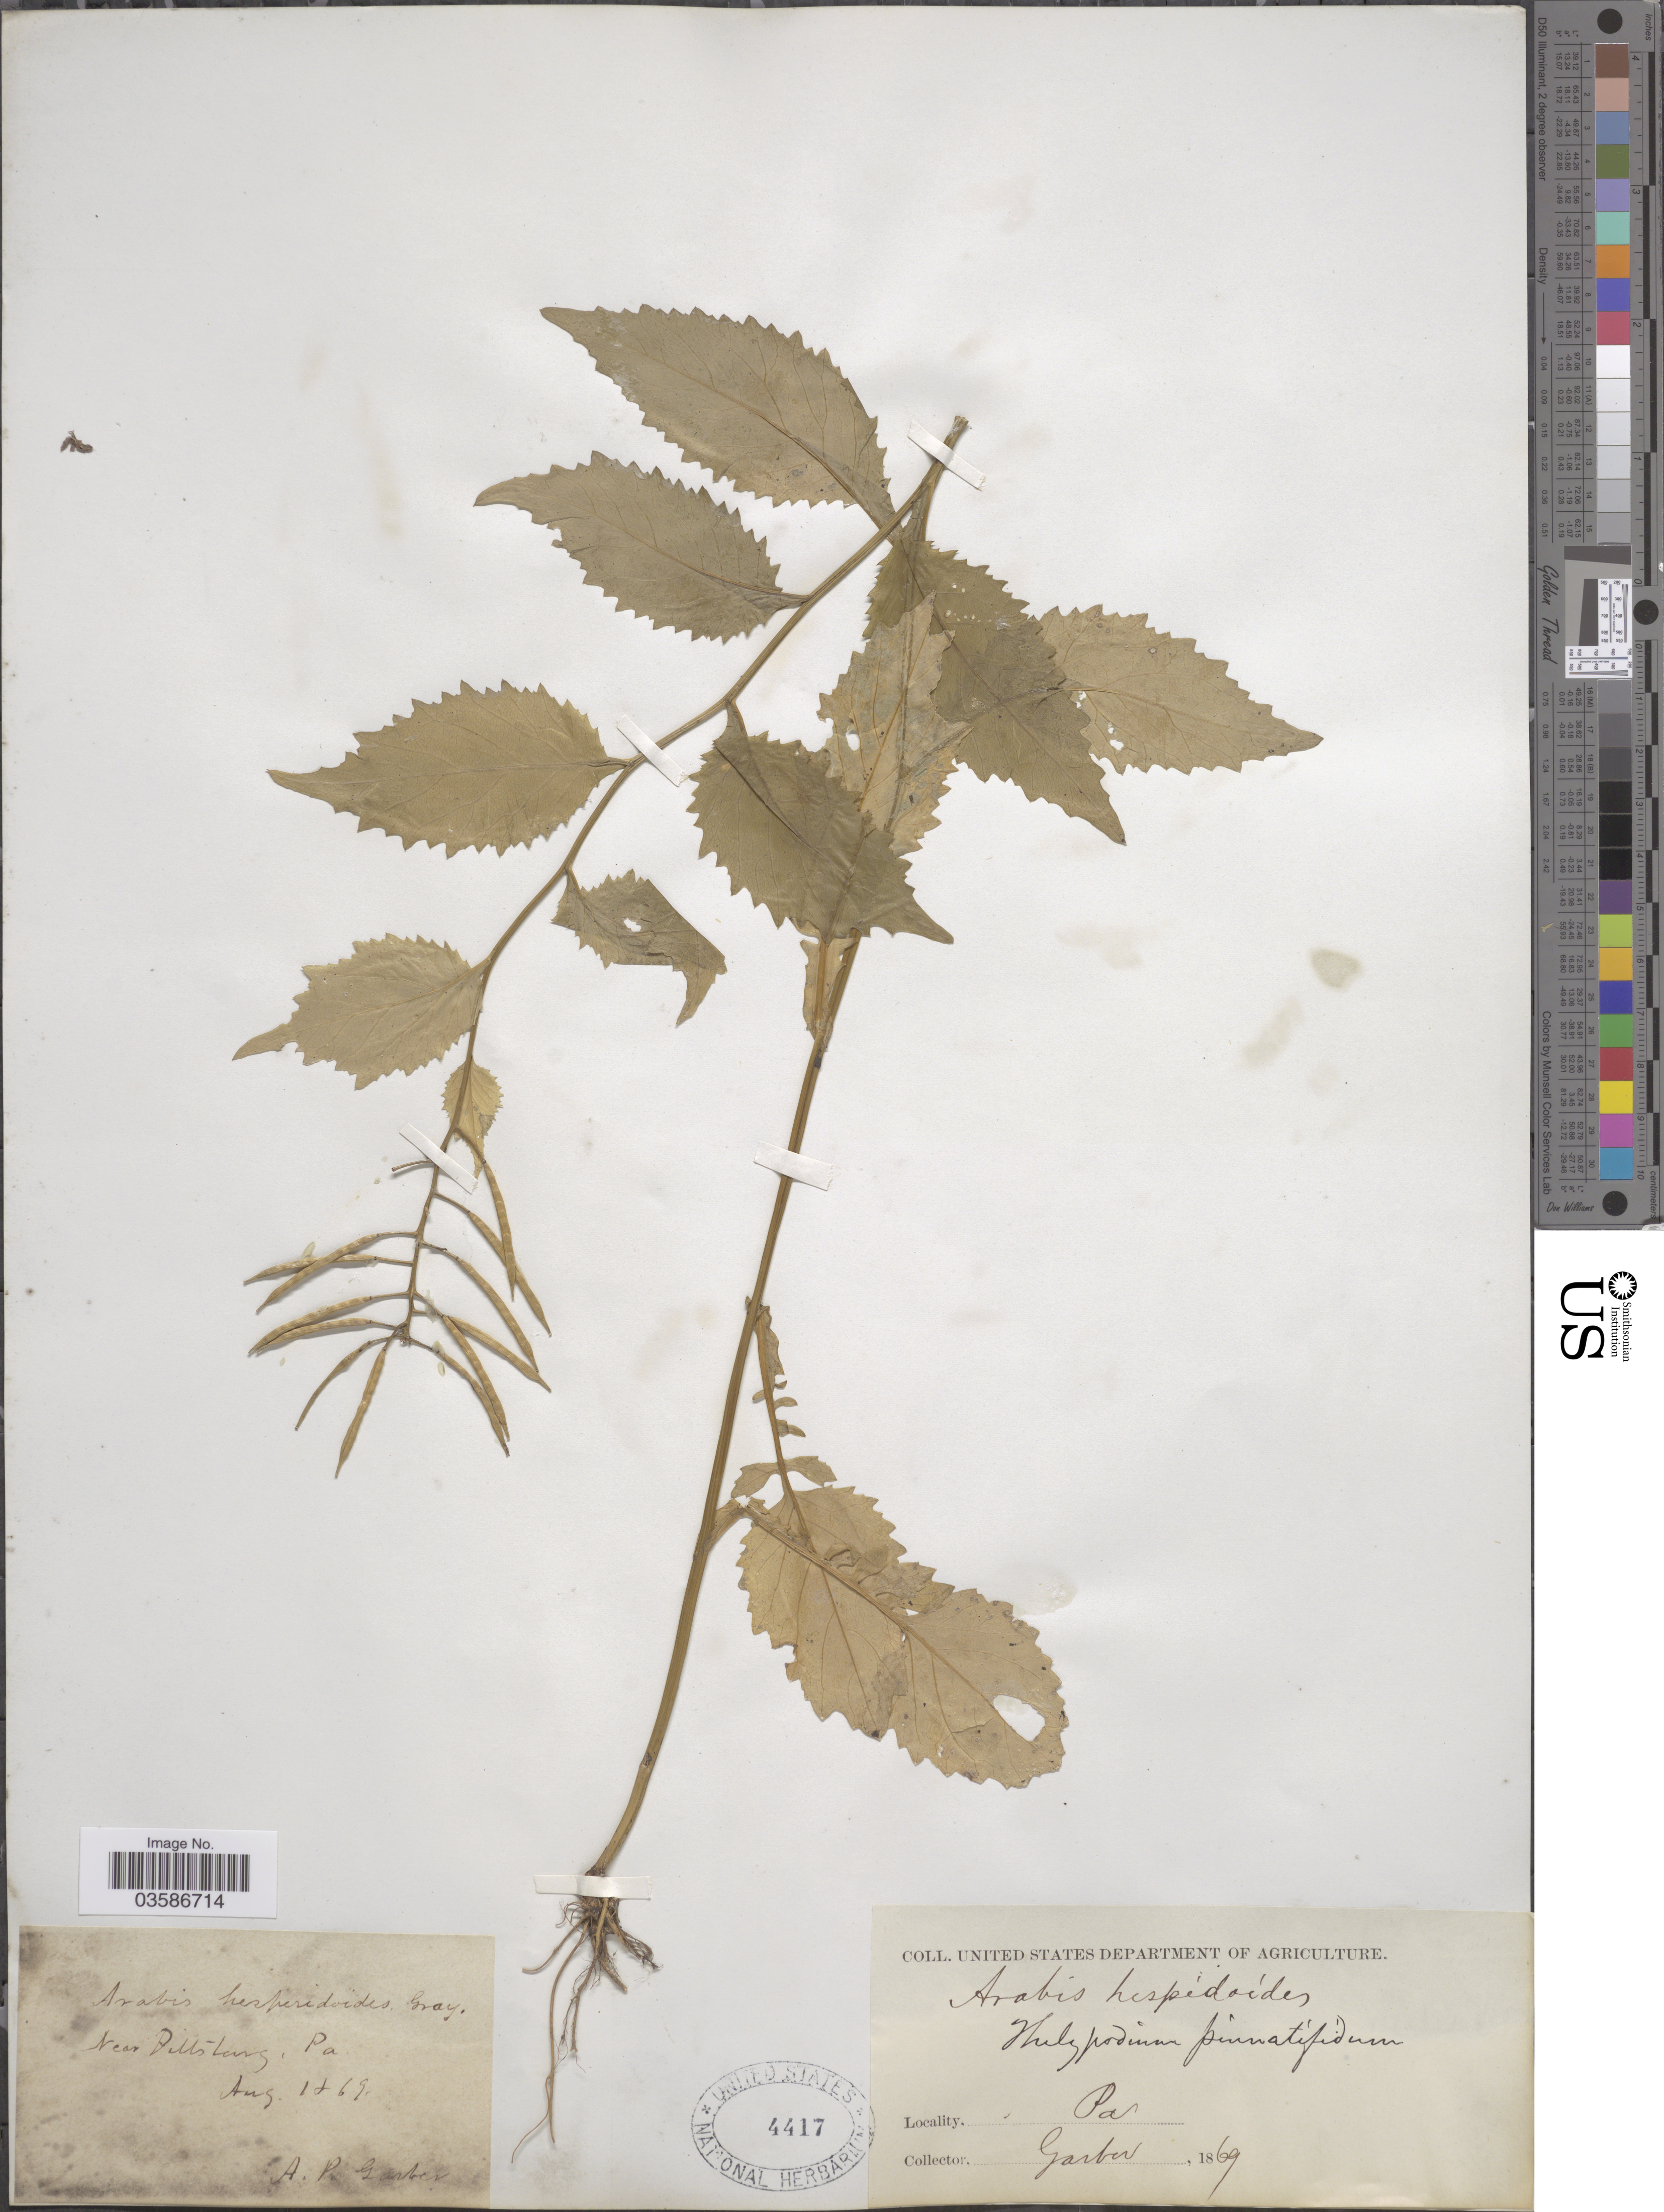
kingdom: Plantae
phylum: Tracheophyta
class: Magnoliopsida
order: Brassicales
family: Brassicaceae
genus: Iodanthus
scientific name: Iodanthus pinnatifidus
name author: (Michx.) Steud.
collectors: A. P. Garber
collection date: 1869-08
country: United States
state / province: Pennsylvania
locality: Near Pittsburg.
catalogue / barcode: US 4417